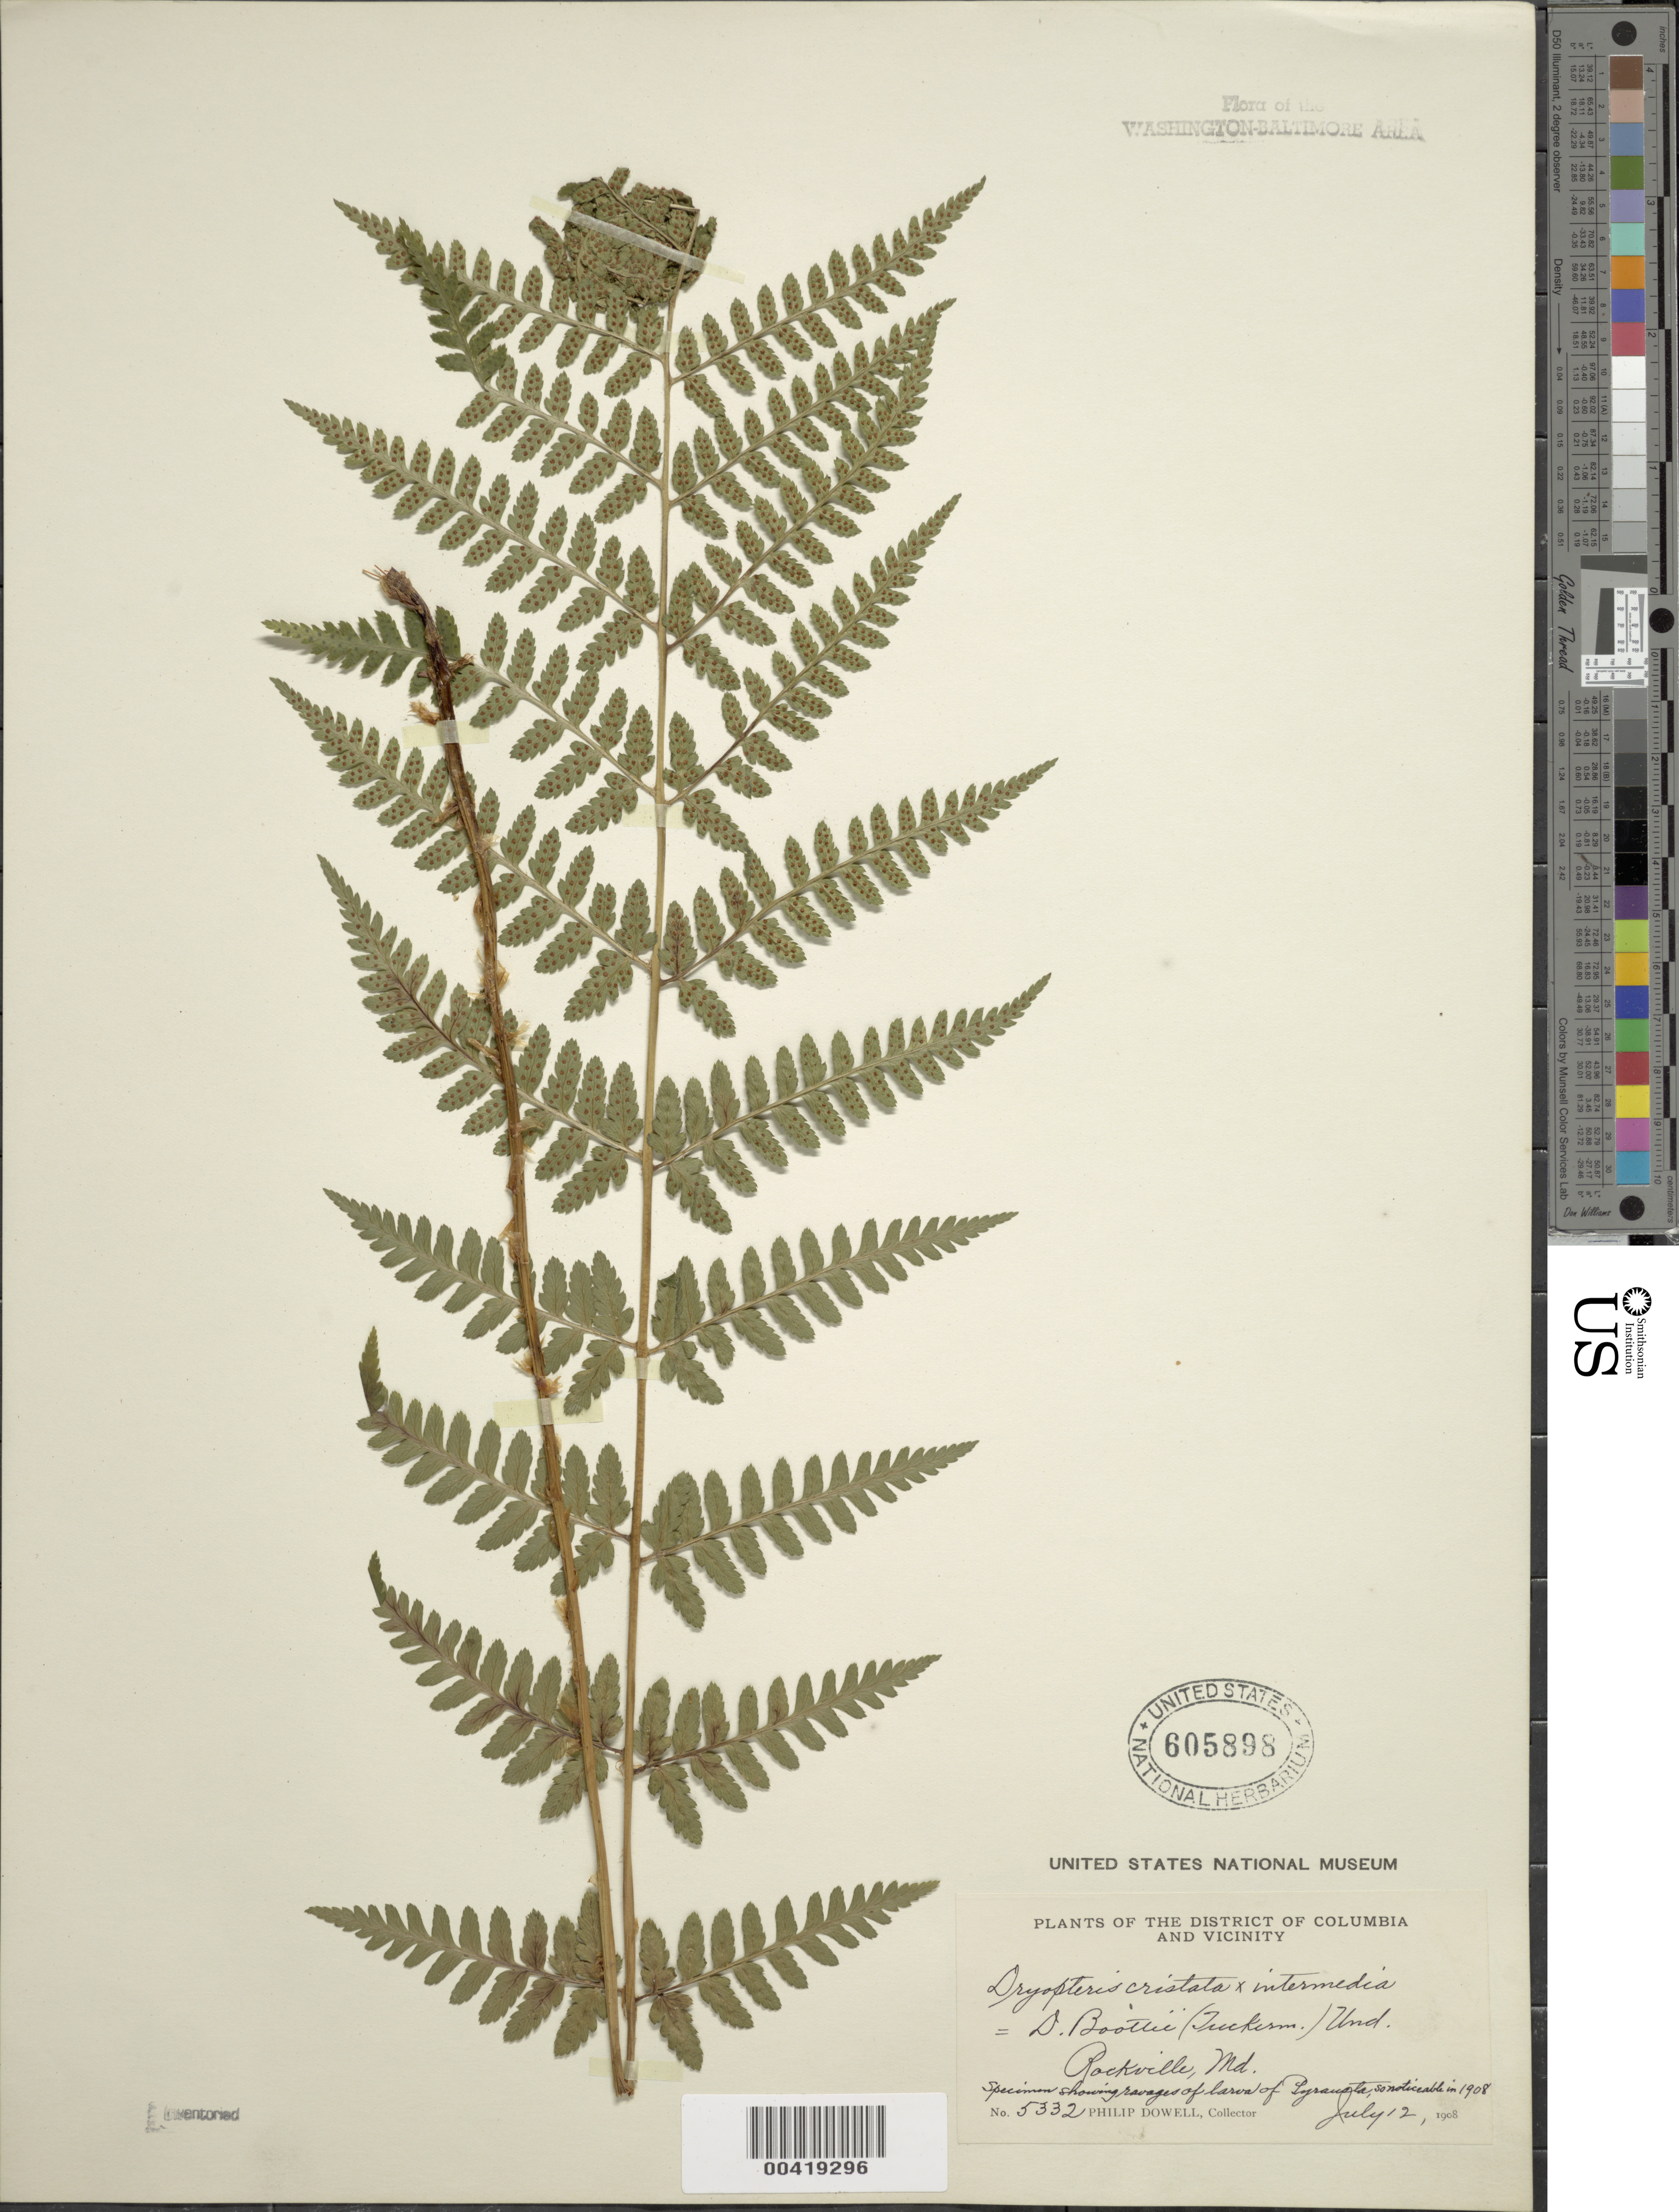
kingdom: Plantae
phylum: Tracheophyta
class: Polypodiopsida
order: Polypodiales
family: Dryopteridaceae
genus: Dryopteris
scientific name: Dryopteris x boottii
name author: Underw.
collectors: P. Dowell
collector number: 5332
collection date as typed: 12 Jul 1908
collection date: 1908-07-12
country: United States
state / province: Maryland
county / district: Montgomery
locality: Rockville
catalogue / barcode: US 605898